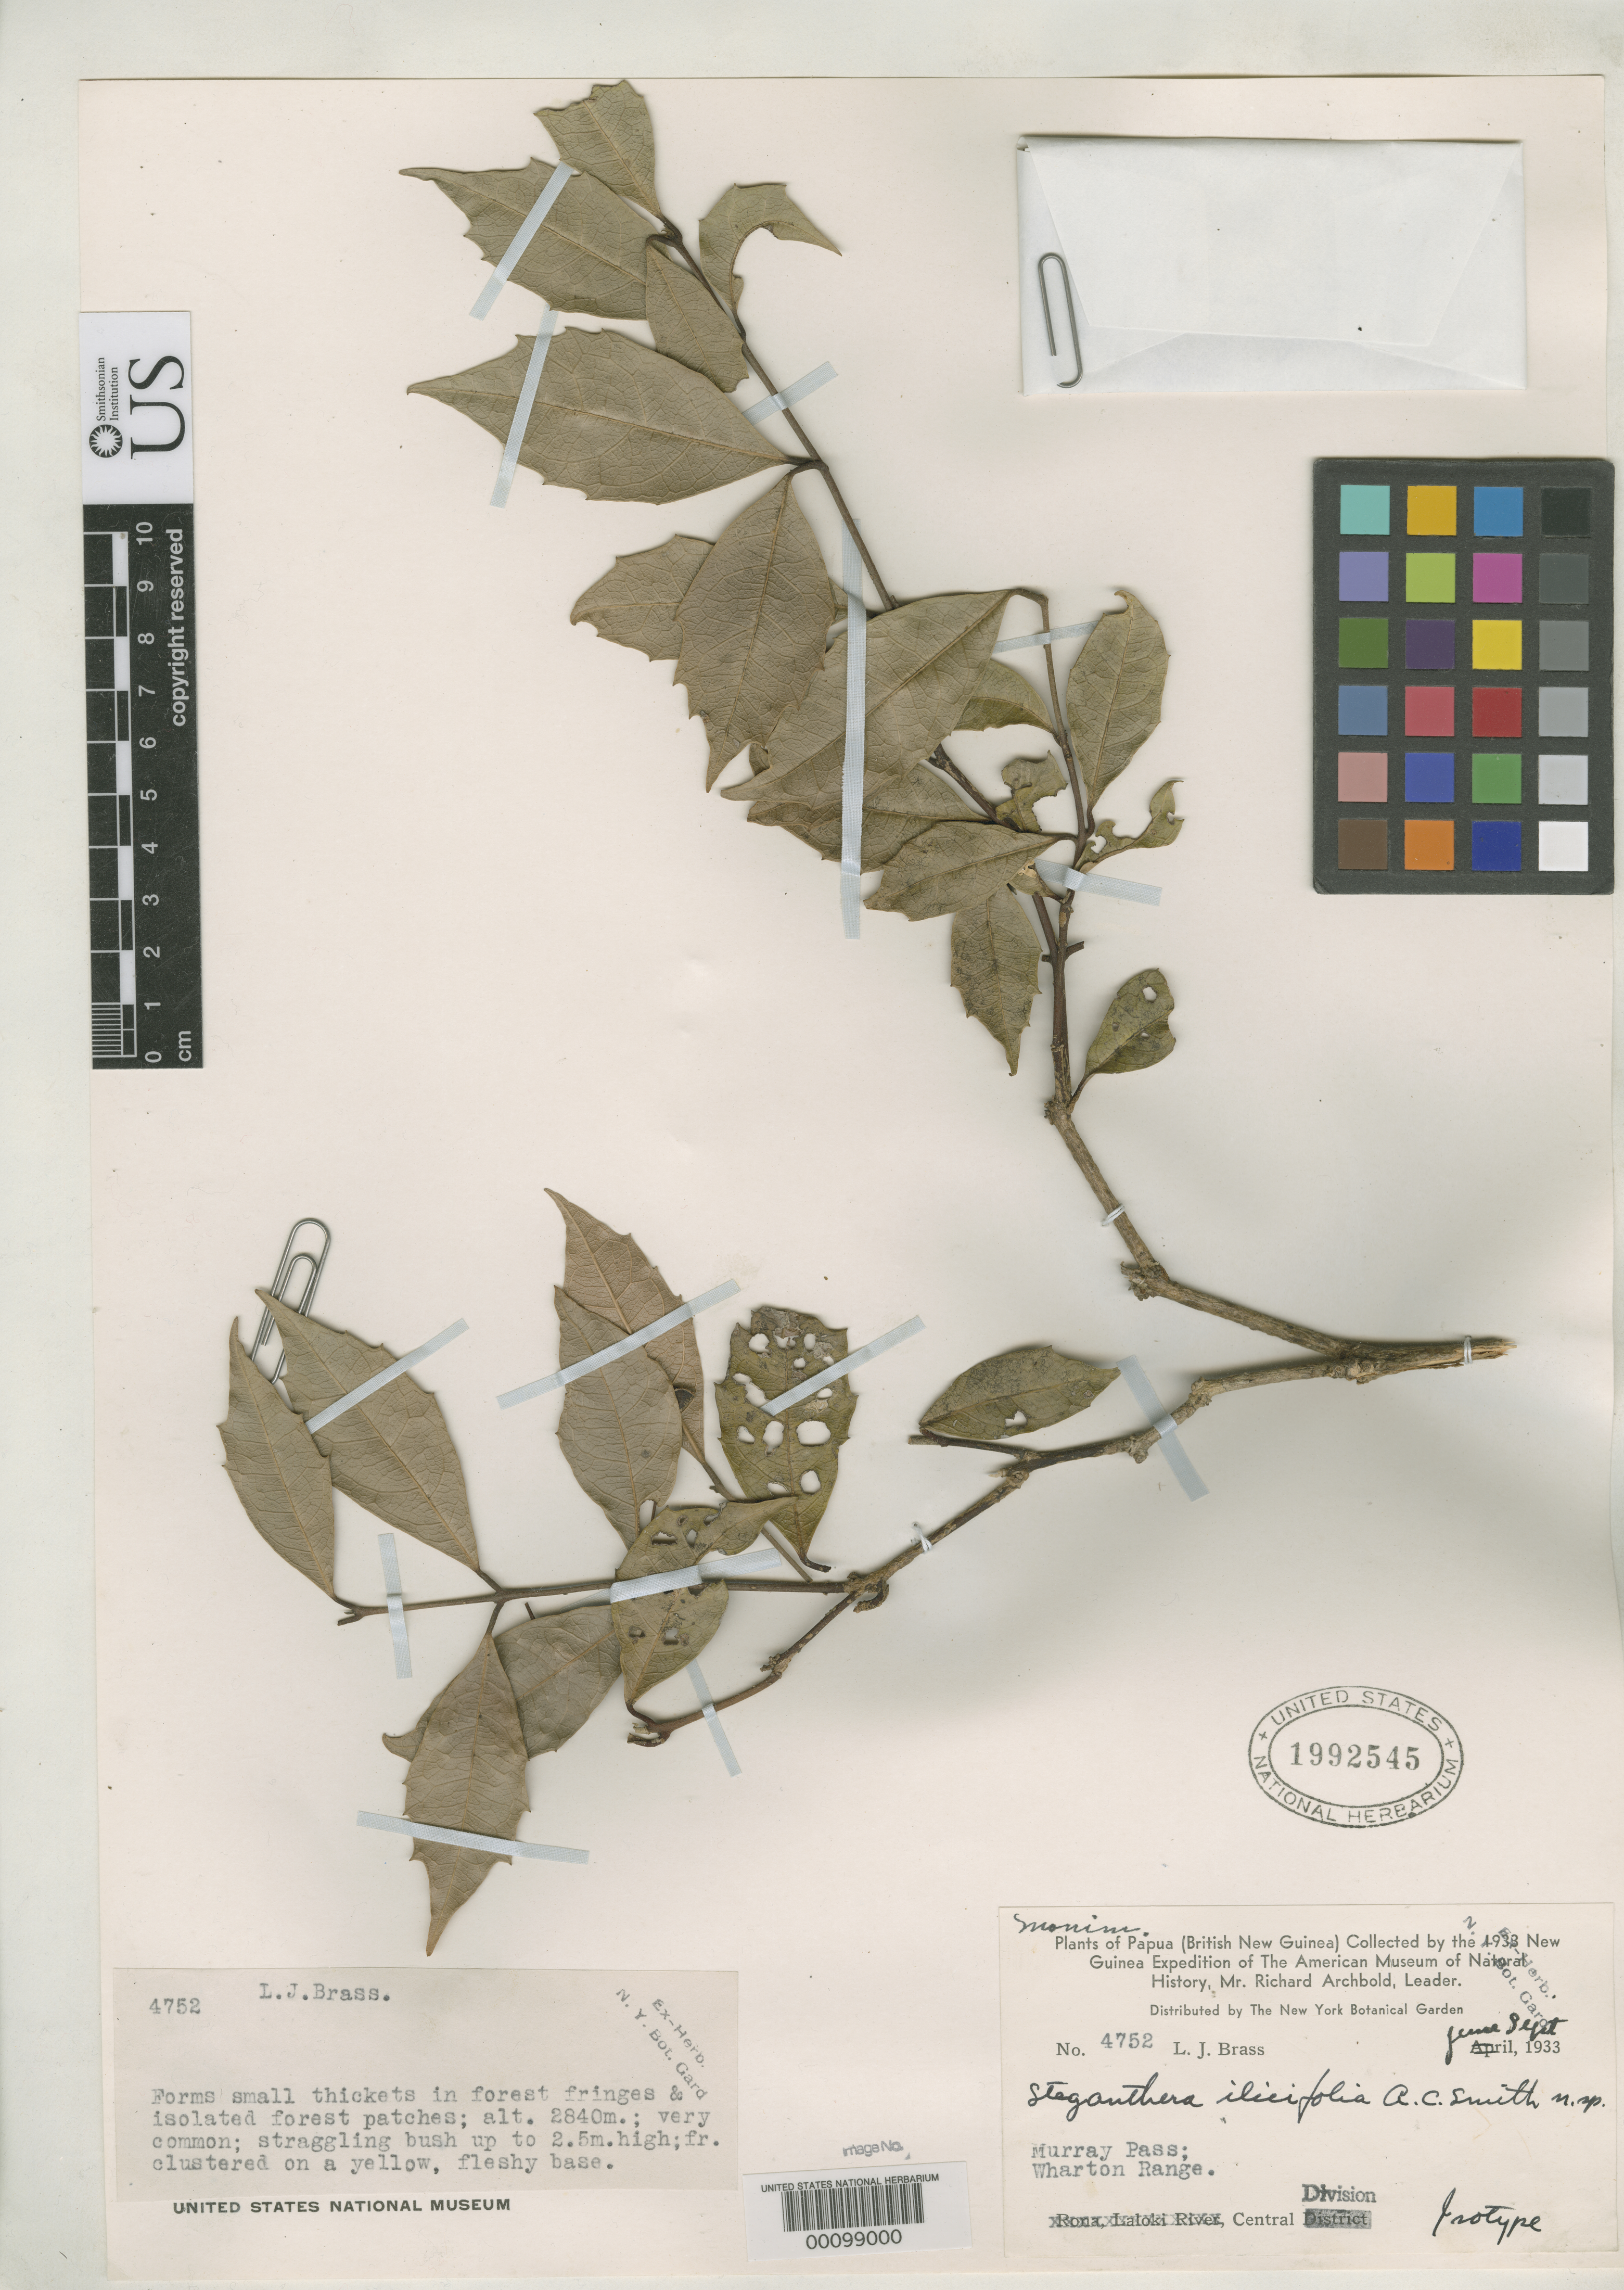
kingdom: Plantae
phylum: Tracheophyta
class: Magnoliopsida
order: Laurales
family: Monimiaceae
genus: Steganthera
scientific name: Steganthera ilicifolia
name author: A.C. Sm.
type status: Isotype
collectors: L. J. Brass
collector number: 4752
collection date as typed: Jun 1933 to -- Sep 1933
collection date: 1933-06/1933-09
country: Papua New Guinea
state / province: Central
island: New Guinea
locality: Murray Pass, Wharton Range.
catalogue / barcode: US 1992545